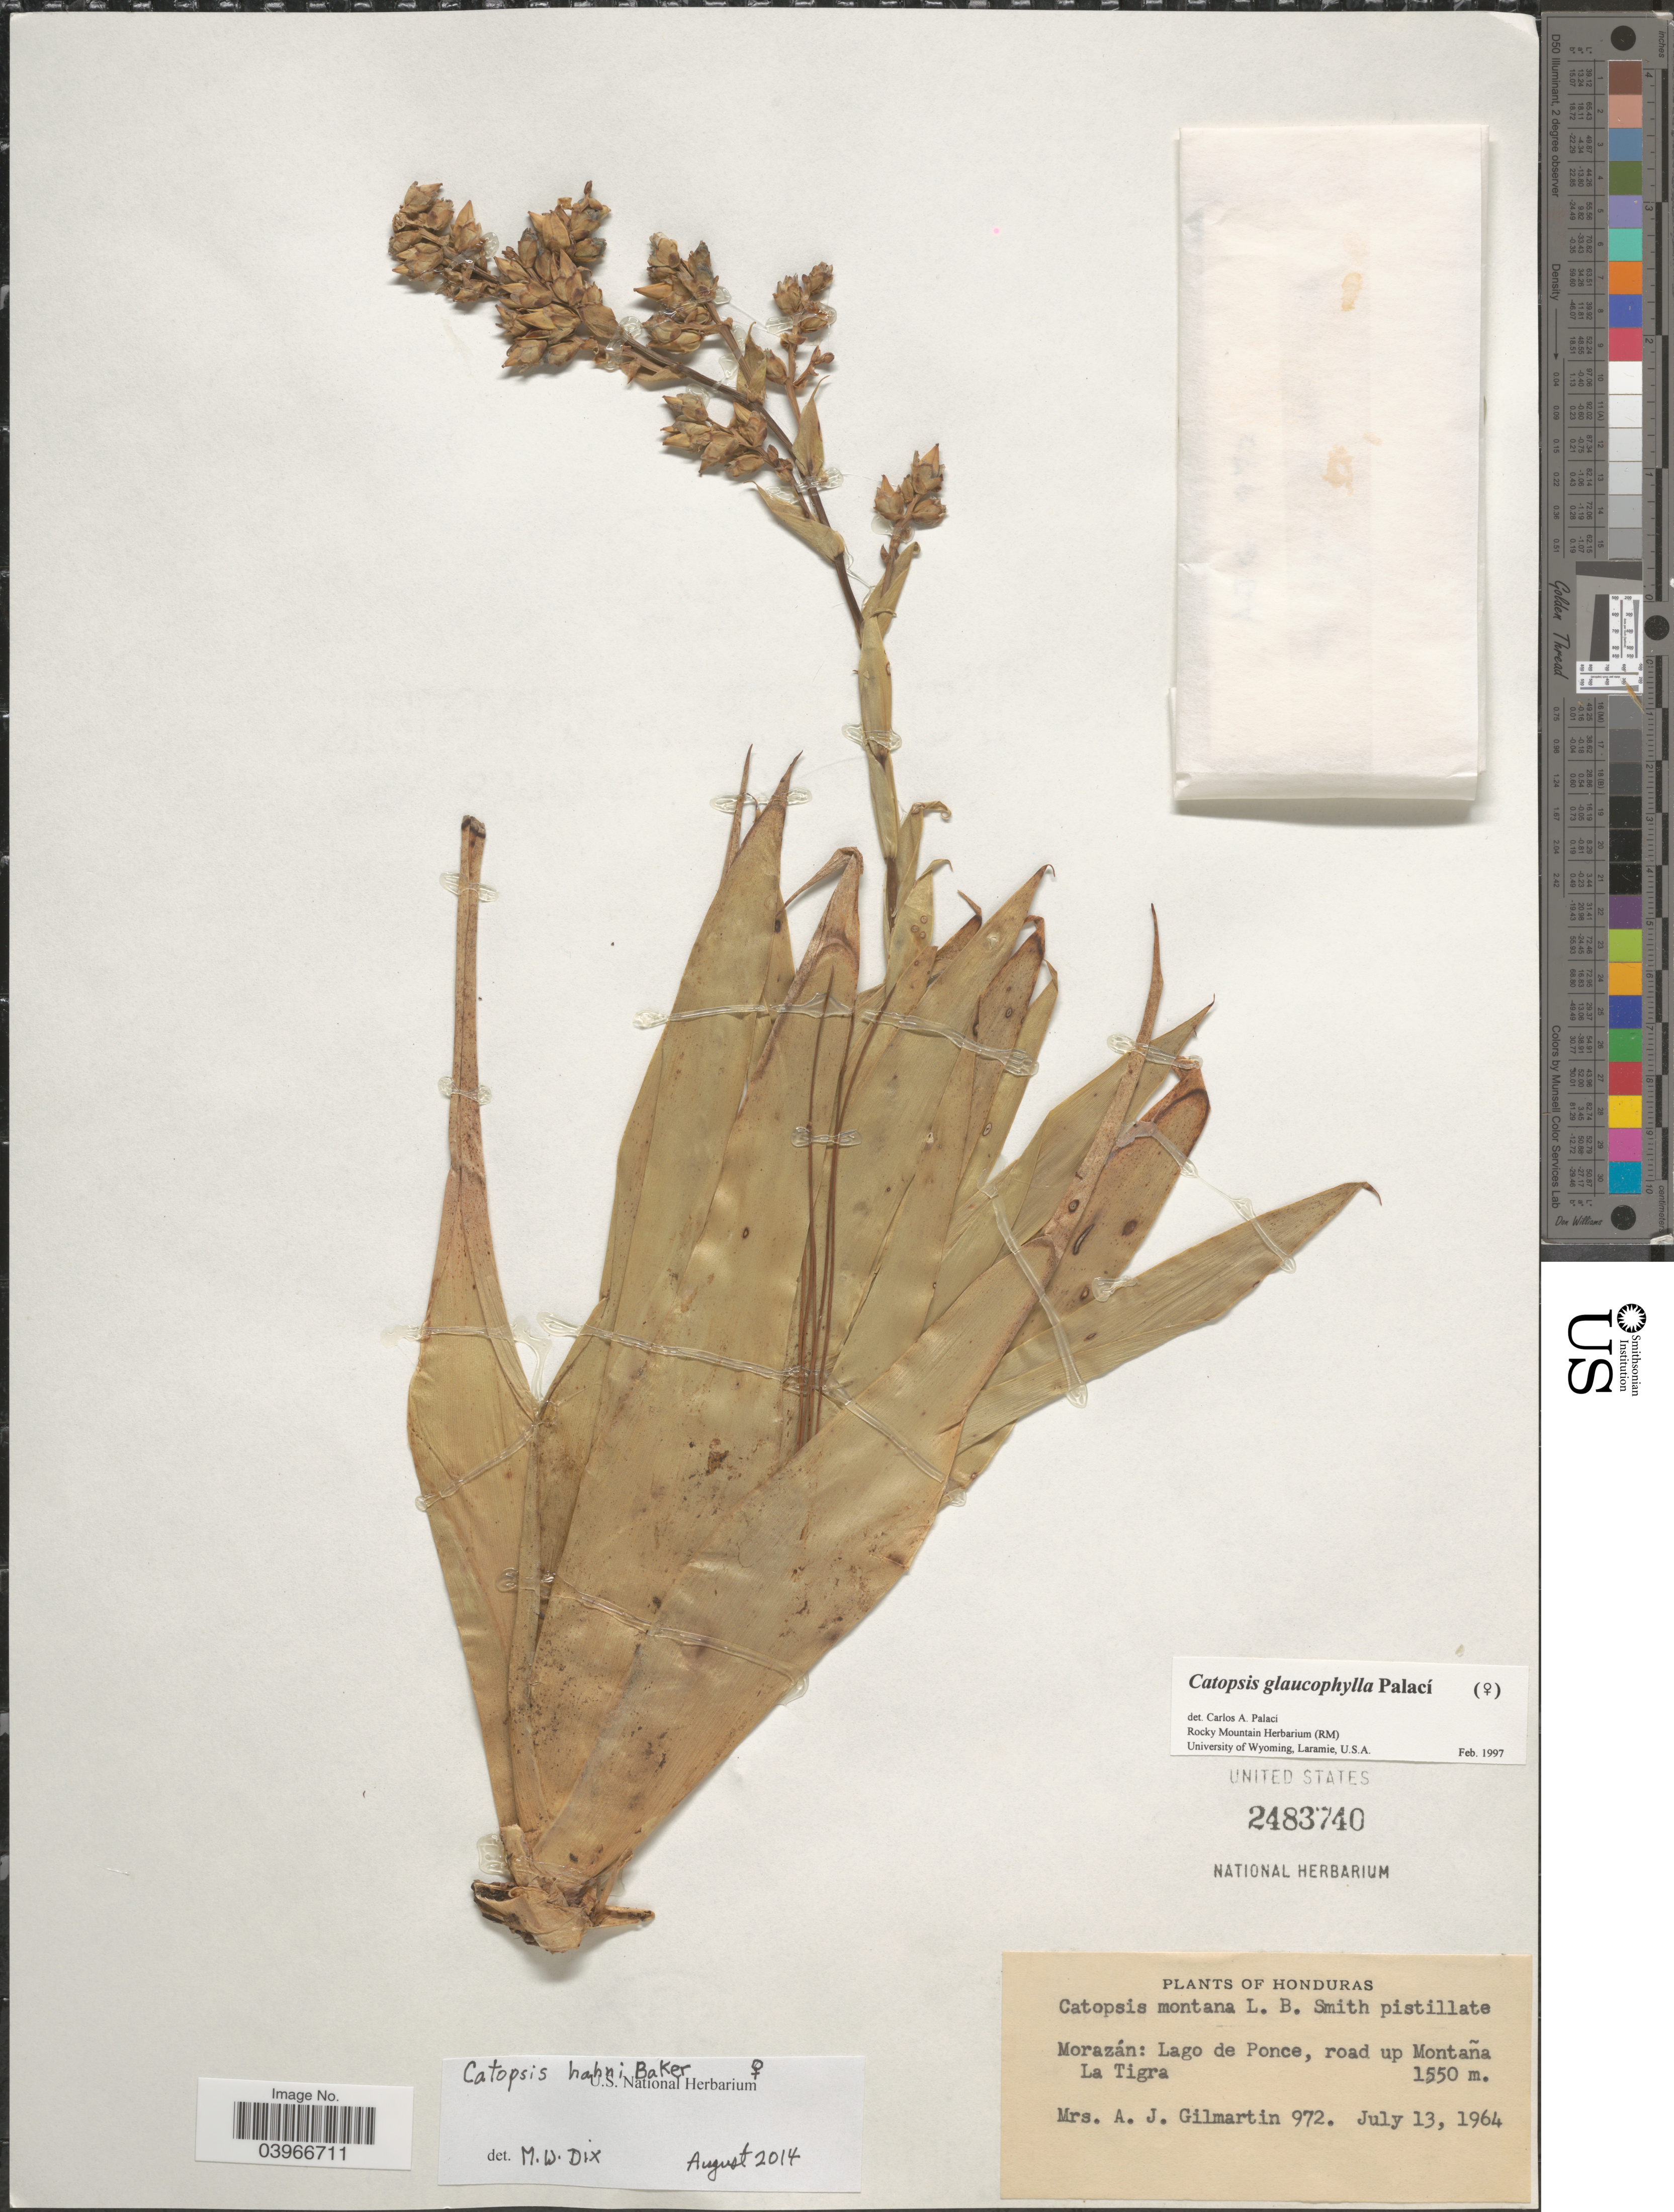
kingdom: Plantae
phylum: Tracheophyta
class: Liliopsida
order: Poales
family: Bromeliaceae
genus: Catopsis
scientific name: Catopsis hahnii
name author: Baker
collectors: A. J. Gilmartin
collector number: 972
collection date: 1964-07-13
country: Honduras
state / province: Fco. Morazán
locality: Morazán: Lago de Ponce, road up Montaña La Tigra.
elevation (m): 1550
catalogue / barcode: US 2483740